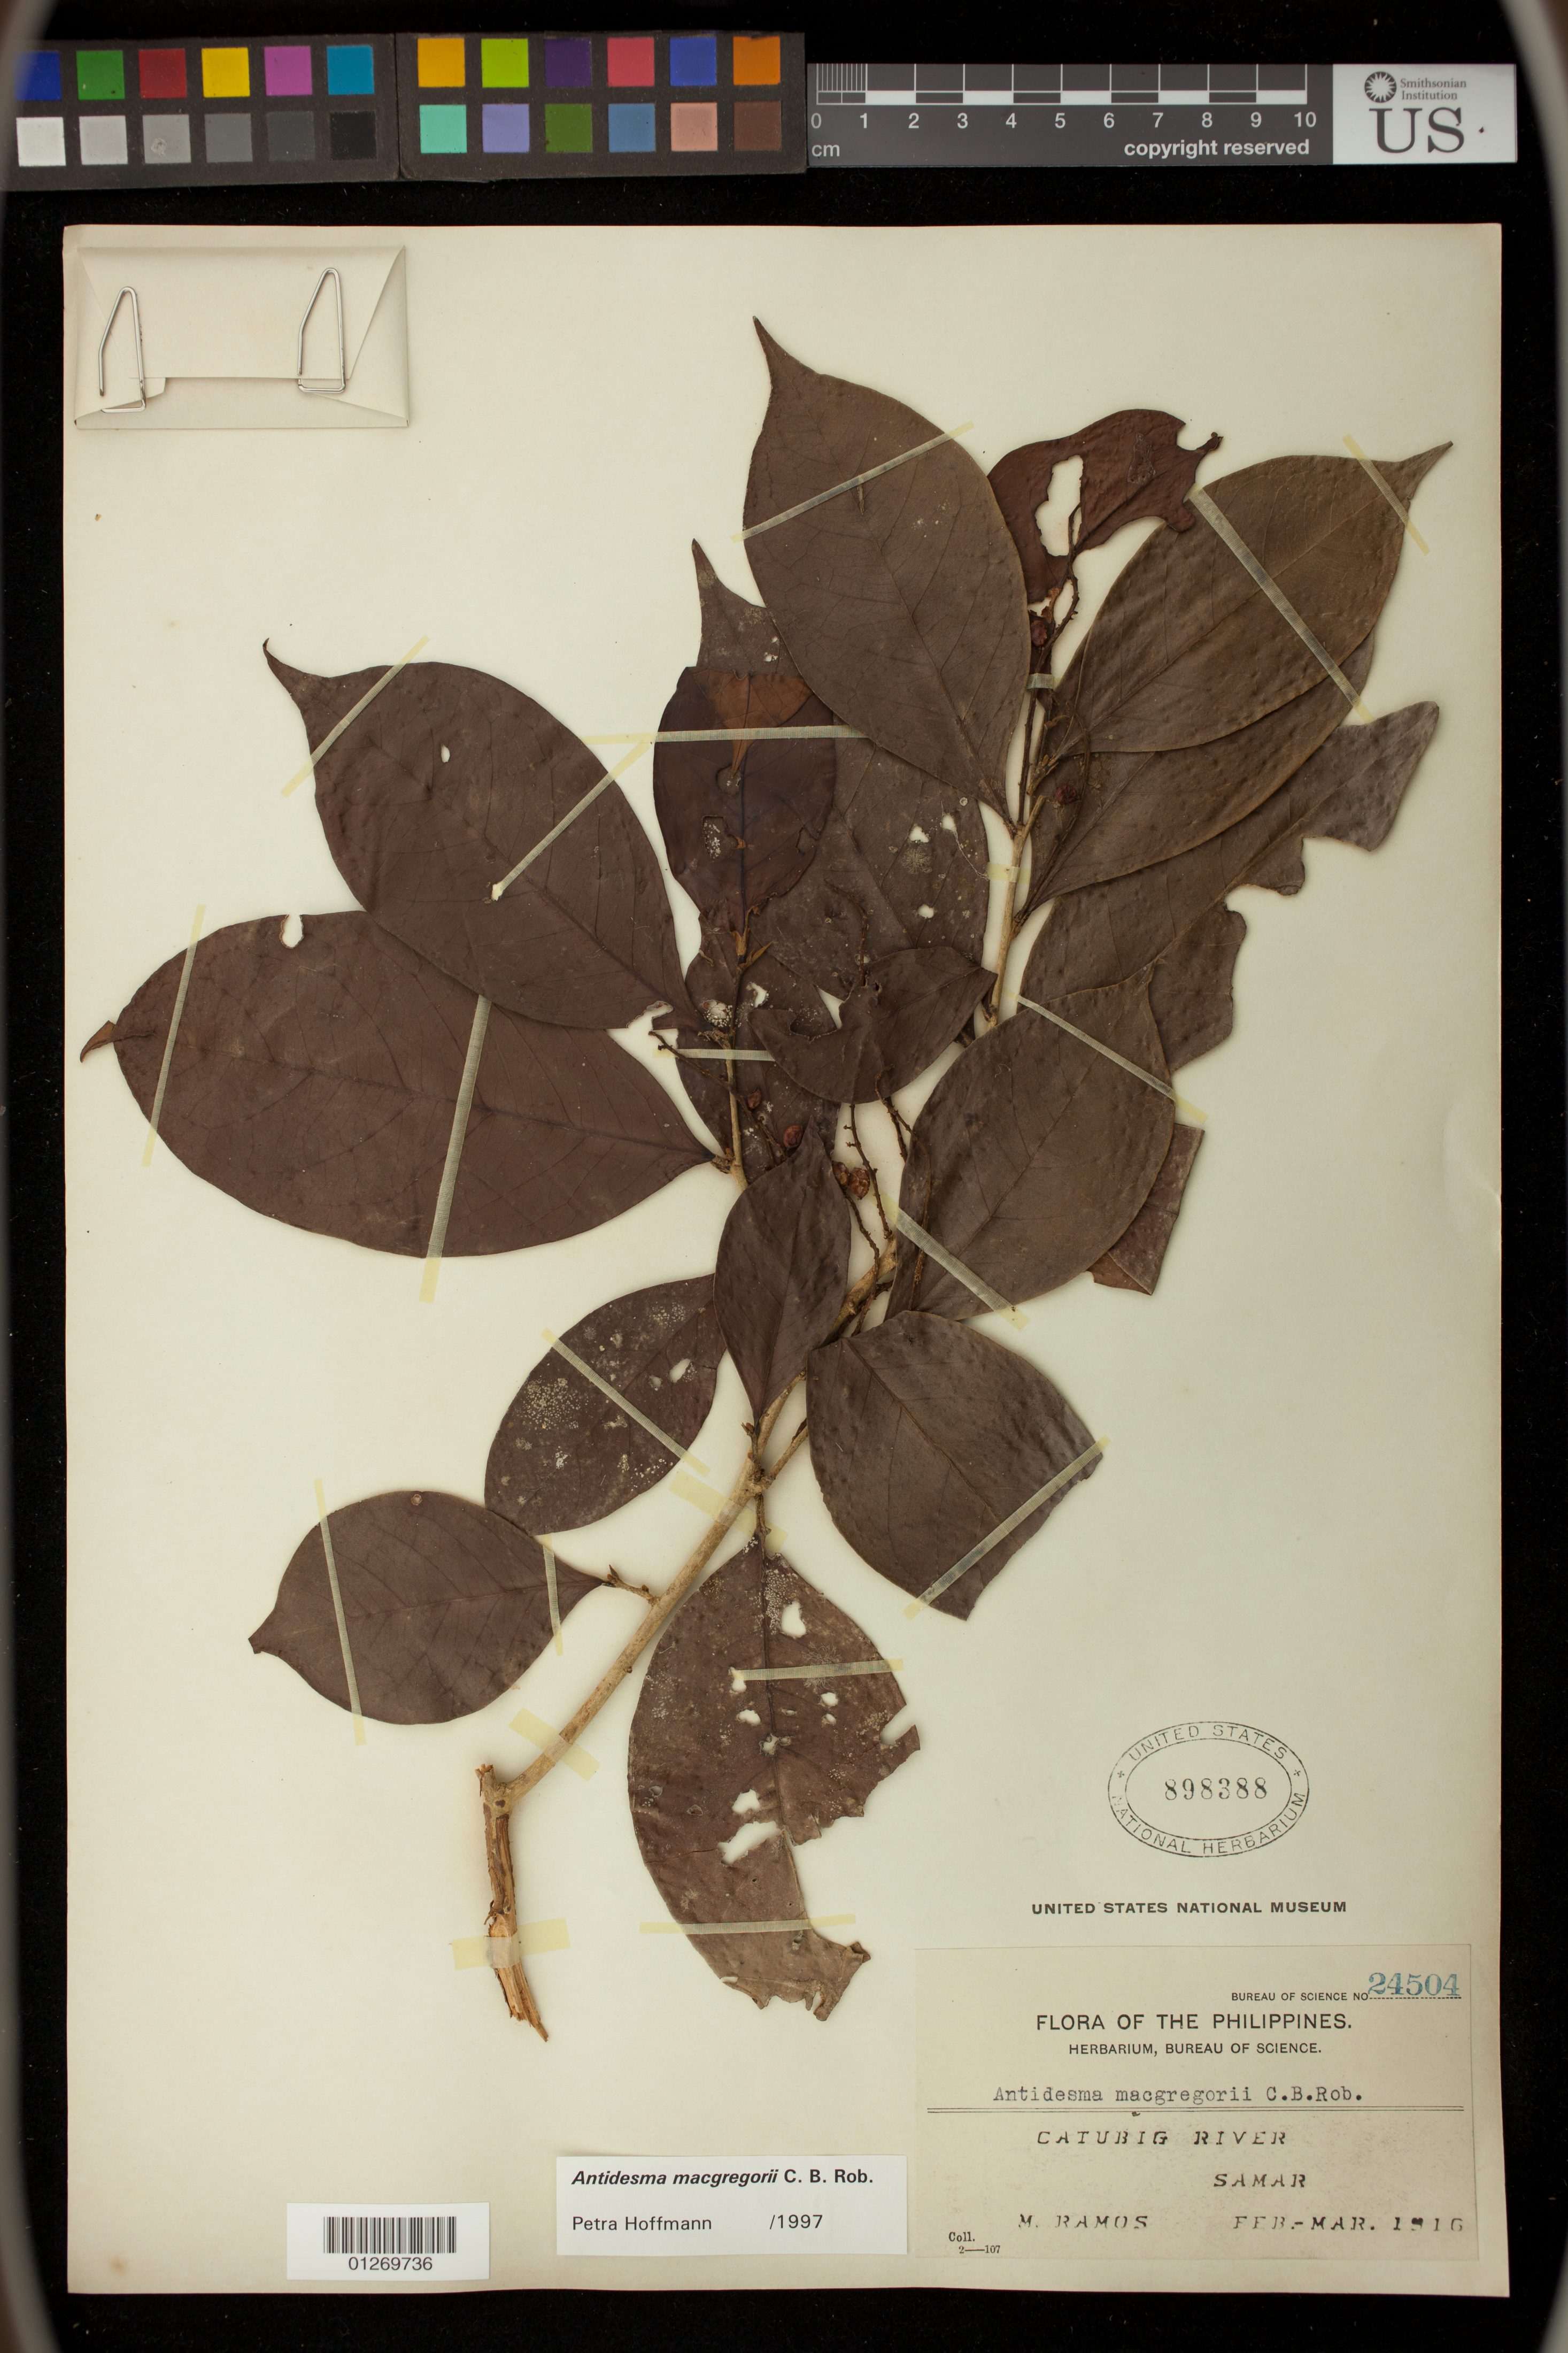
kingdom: Plantae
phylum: Tracheophyta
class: Magnoliopsida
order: Malpighiales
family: Phyllanthaceae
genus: Antidesma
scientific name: Antidesma macgregorii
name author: C.B. Rob.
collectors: M. Ramos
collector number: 24504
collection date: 1916-02/1916-03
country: Philippines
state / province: Eastern Visayas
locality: Catubig River, Samar [Northern Samar]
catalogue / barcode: US 898388